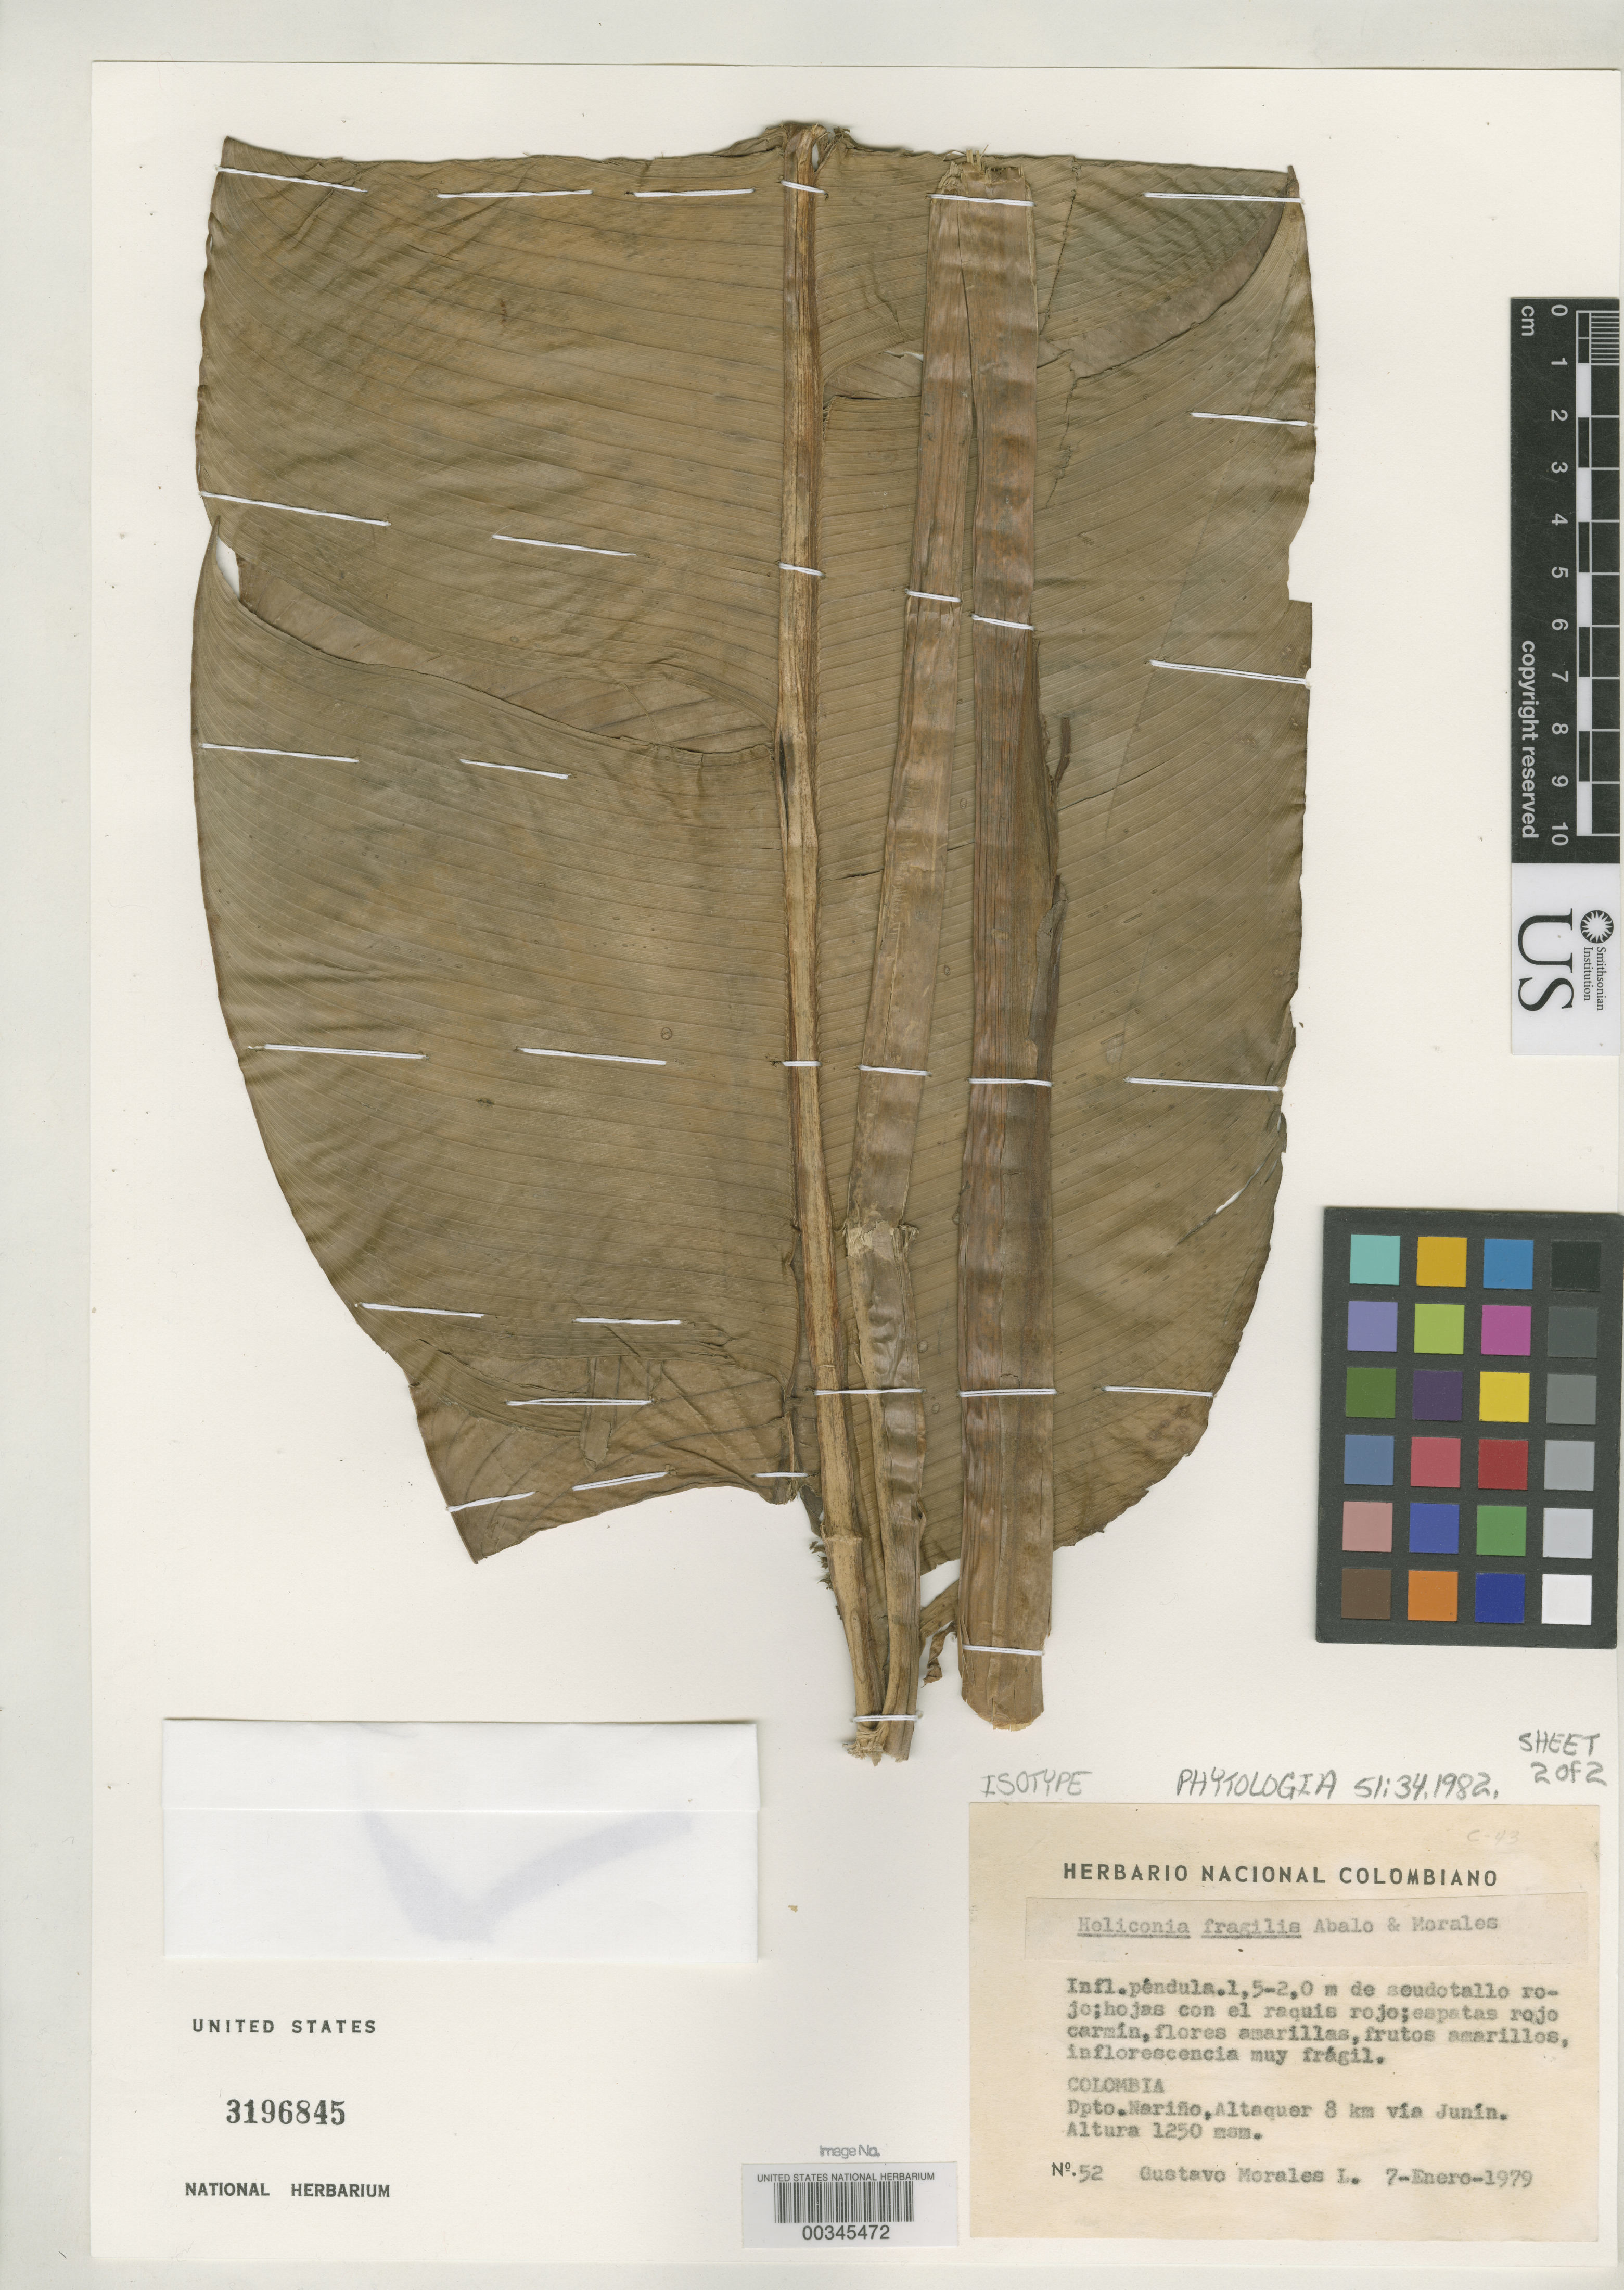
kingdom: Plantae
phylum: Tracheophyta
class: Liliopsida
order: Zingiberales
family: Heliconiaceae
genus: Heliconia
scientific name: Heliconia fragilis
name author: Abalo & G. Morales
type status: Isotype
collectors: G. Morales L.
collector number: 52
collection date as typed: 07 Jan 1979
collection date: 1979-01-07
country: Colombia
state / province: Nariño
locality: Altarquer, 8 km via Junin.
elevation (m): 1250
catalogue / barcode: US 3196845